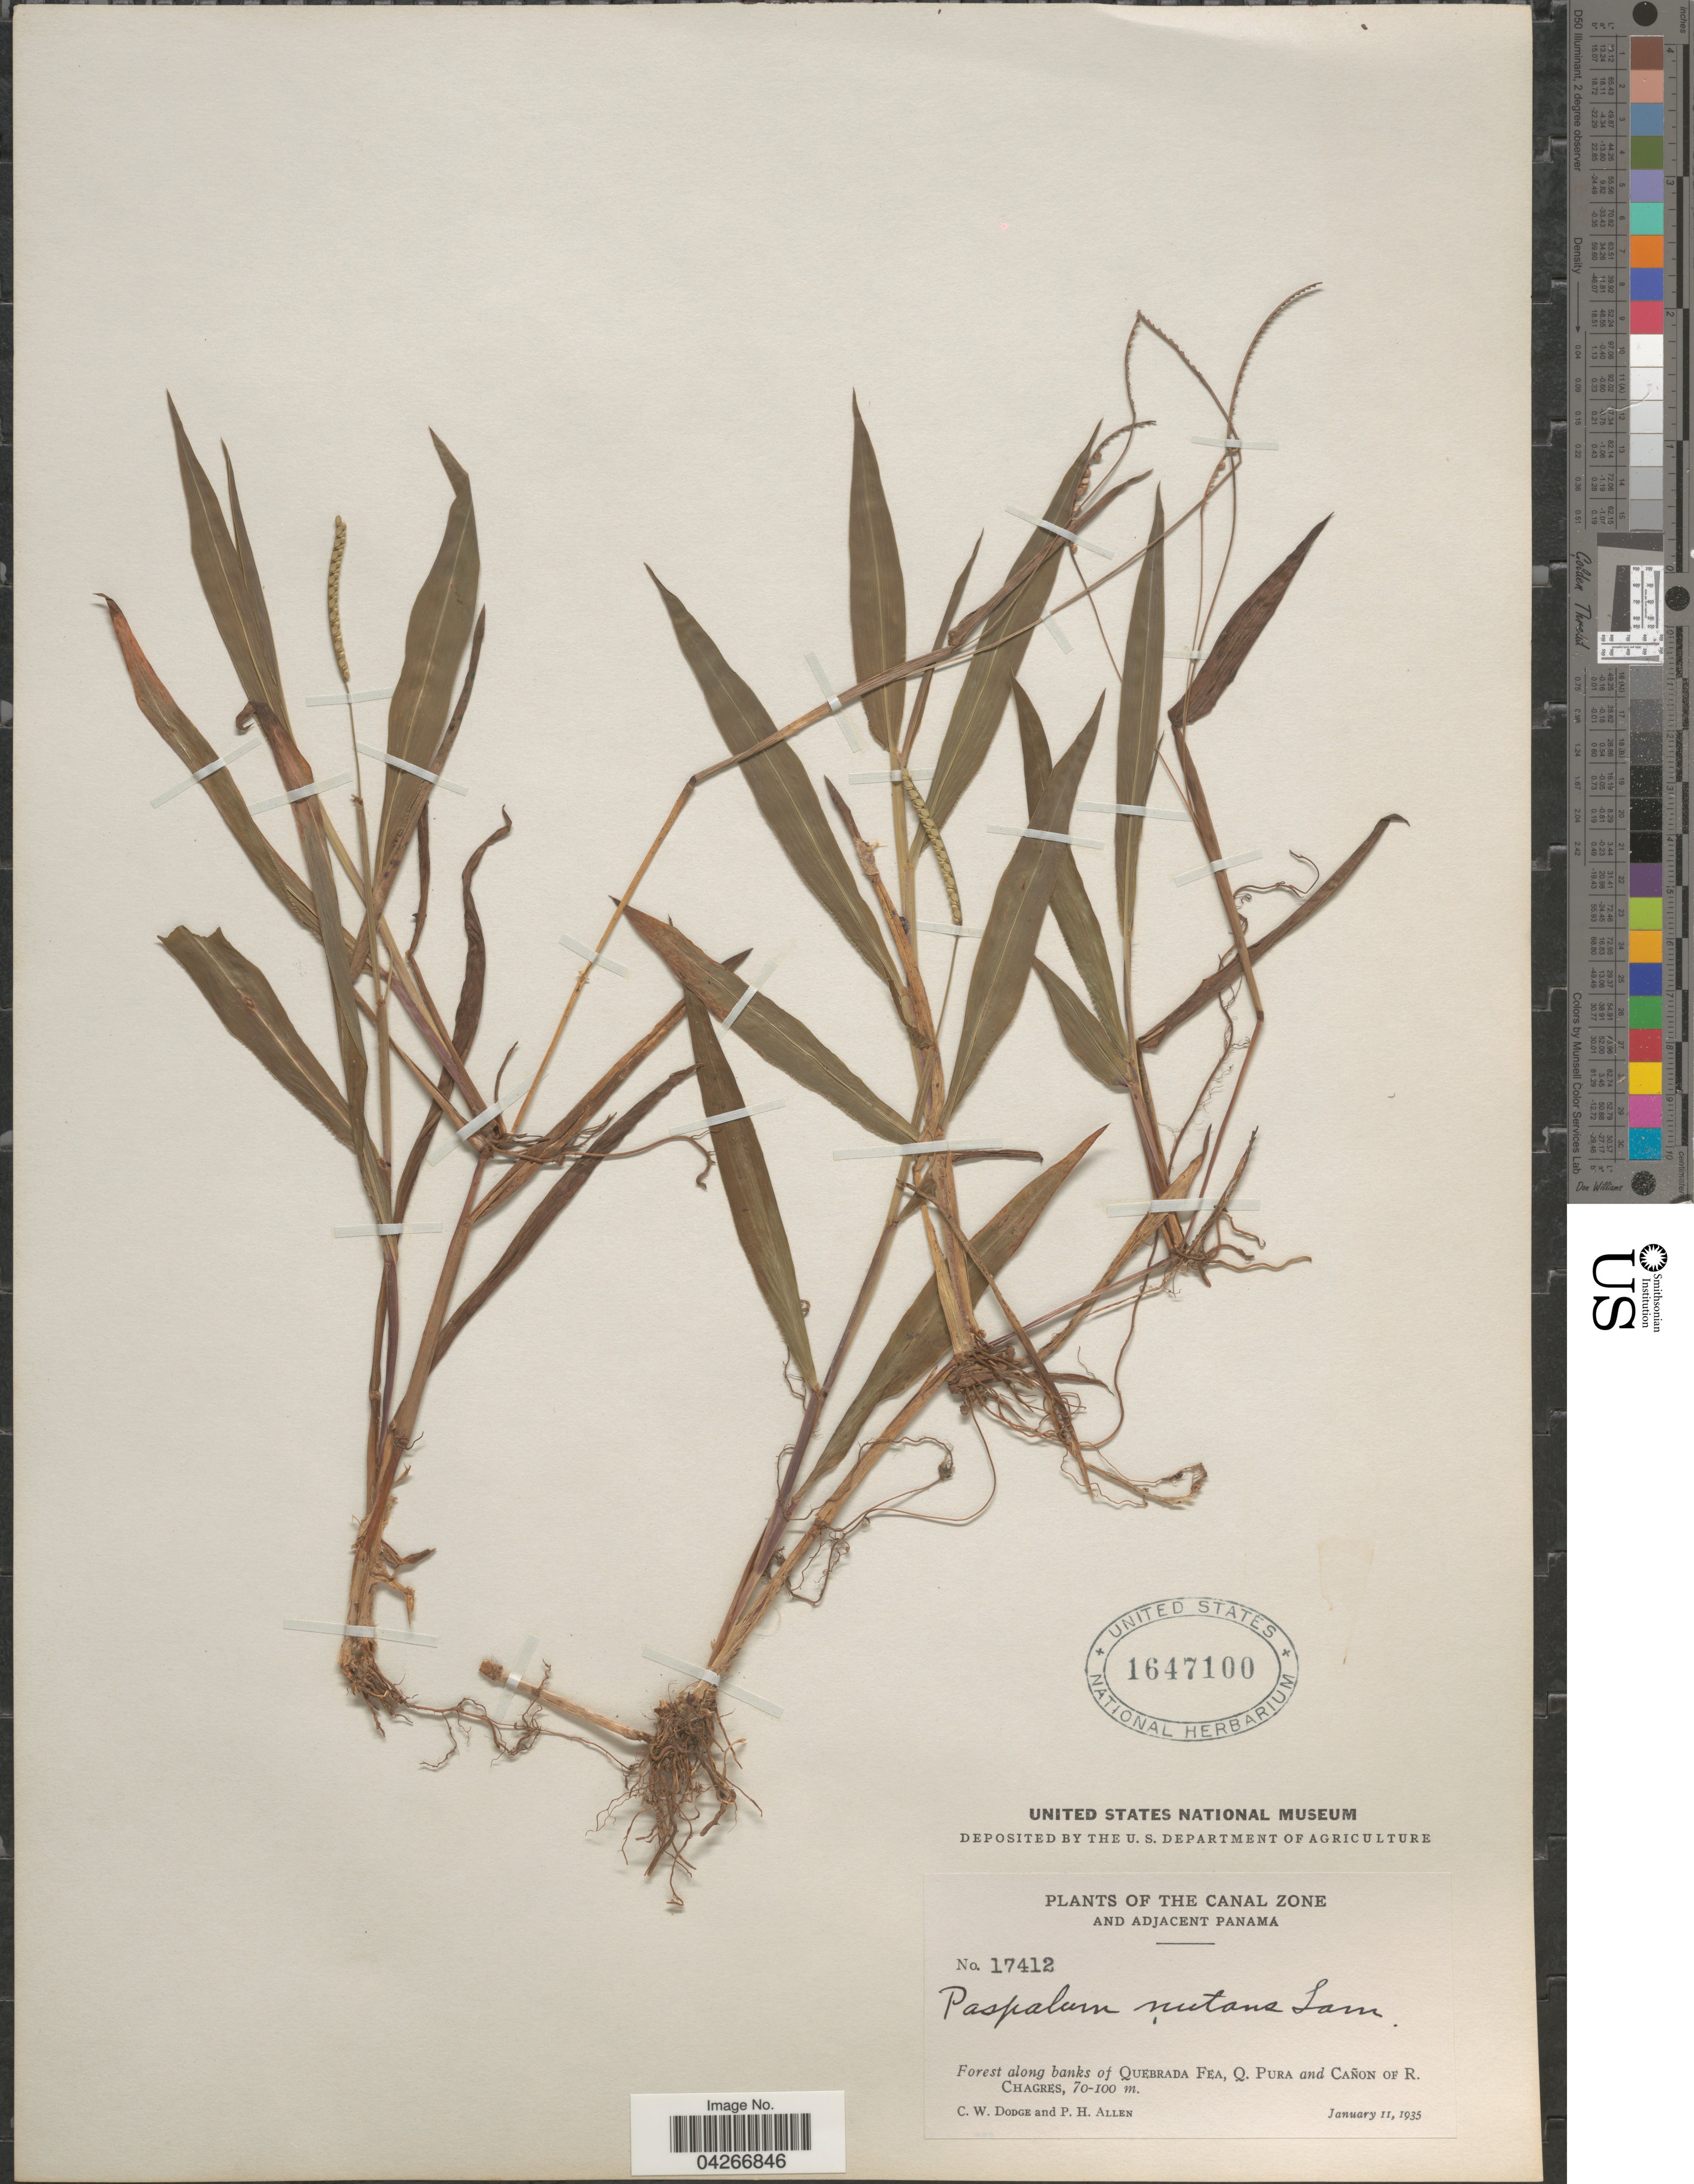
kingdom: Plantae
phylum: Tracheophyta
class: Liliopsida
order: Poales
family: Poaceae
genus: Paspalum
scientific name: Paspalum nutans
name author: Lam.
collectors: C. Dodge & P. H. Allen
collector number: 17412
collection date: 1935-01-11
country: Panama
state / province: Colón / Panamá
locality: The Canal Zone and adjacent Panamá. Forest along banks of Quebrada Fea, Q. Pura and Cañon of R. Chagres.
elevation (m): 70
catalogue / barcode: US 1647100